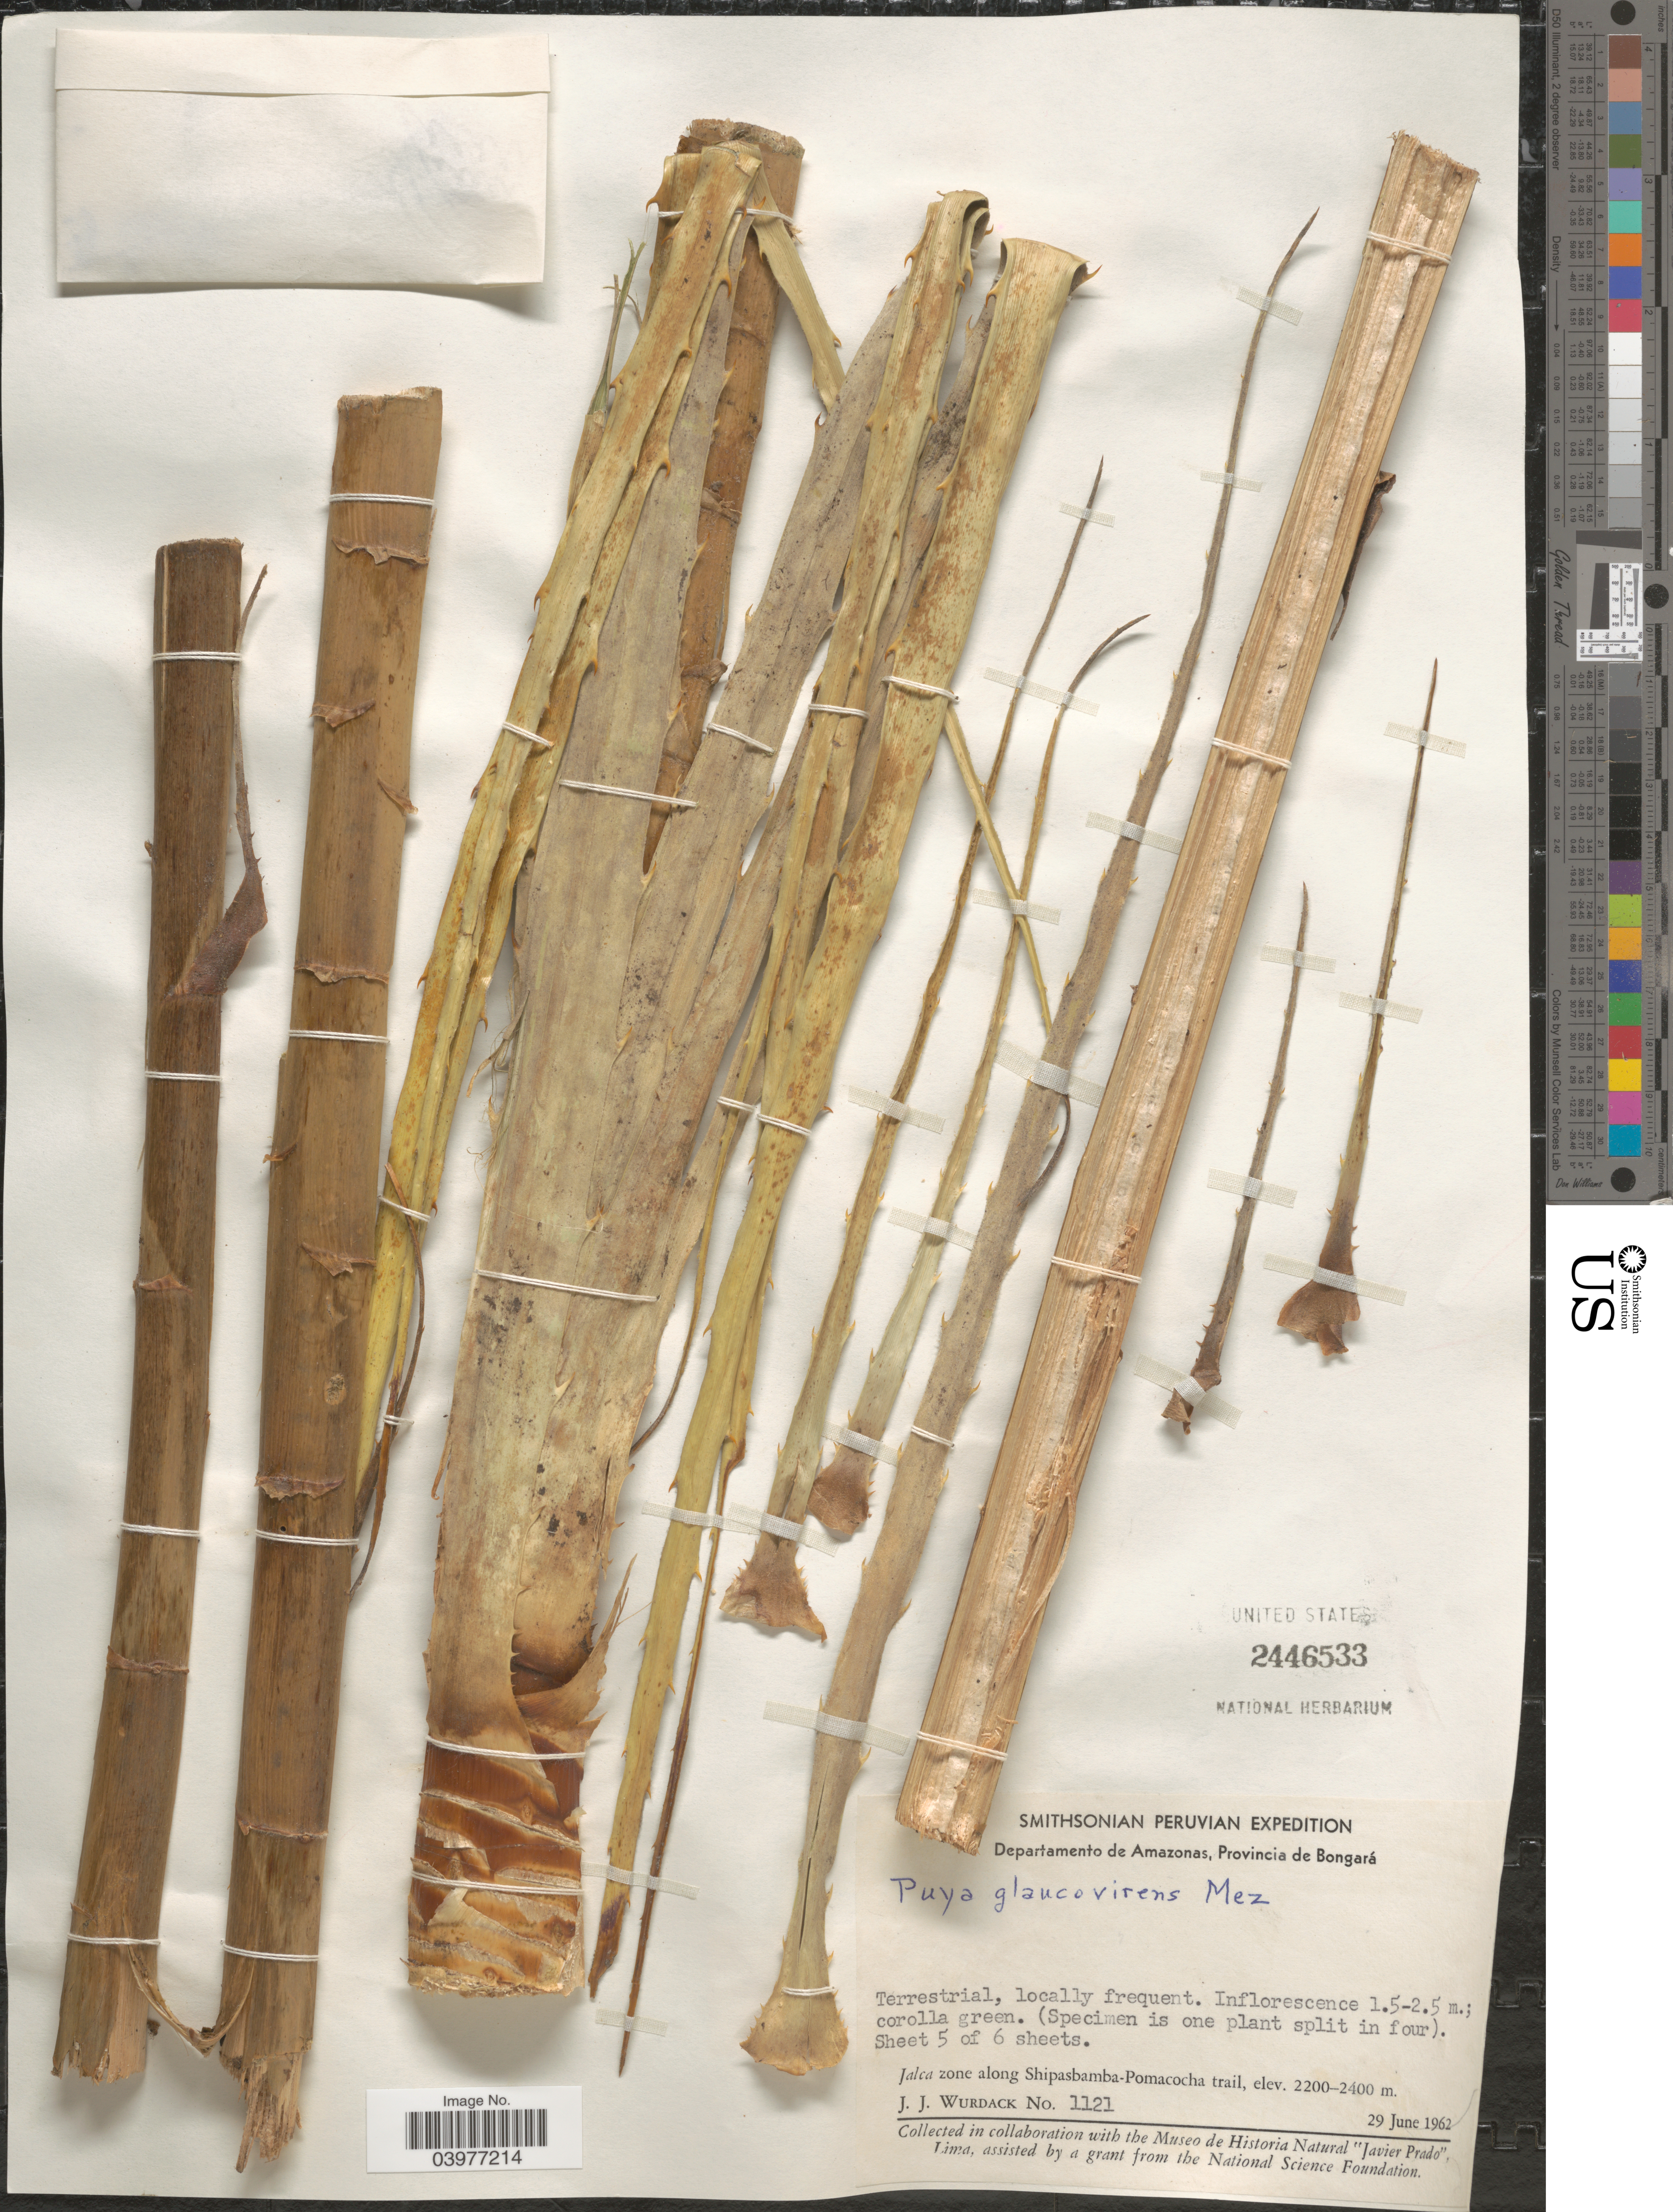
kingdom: Plantae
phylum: Tracheophyta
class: Liliopsida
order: Poales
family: Bromeliaceae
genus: Puya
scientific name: Puya glaucovirens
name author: Mez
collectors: J. J. Wurdack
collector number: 1121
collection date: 1962-06-29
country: Peru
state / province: Amazonas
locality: Departamento de Amazonas, Provincia de Bongará. Jalca zone along Shipasbamba-Pomacocha trail.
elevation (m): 2200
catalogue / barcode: US 2446533